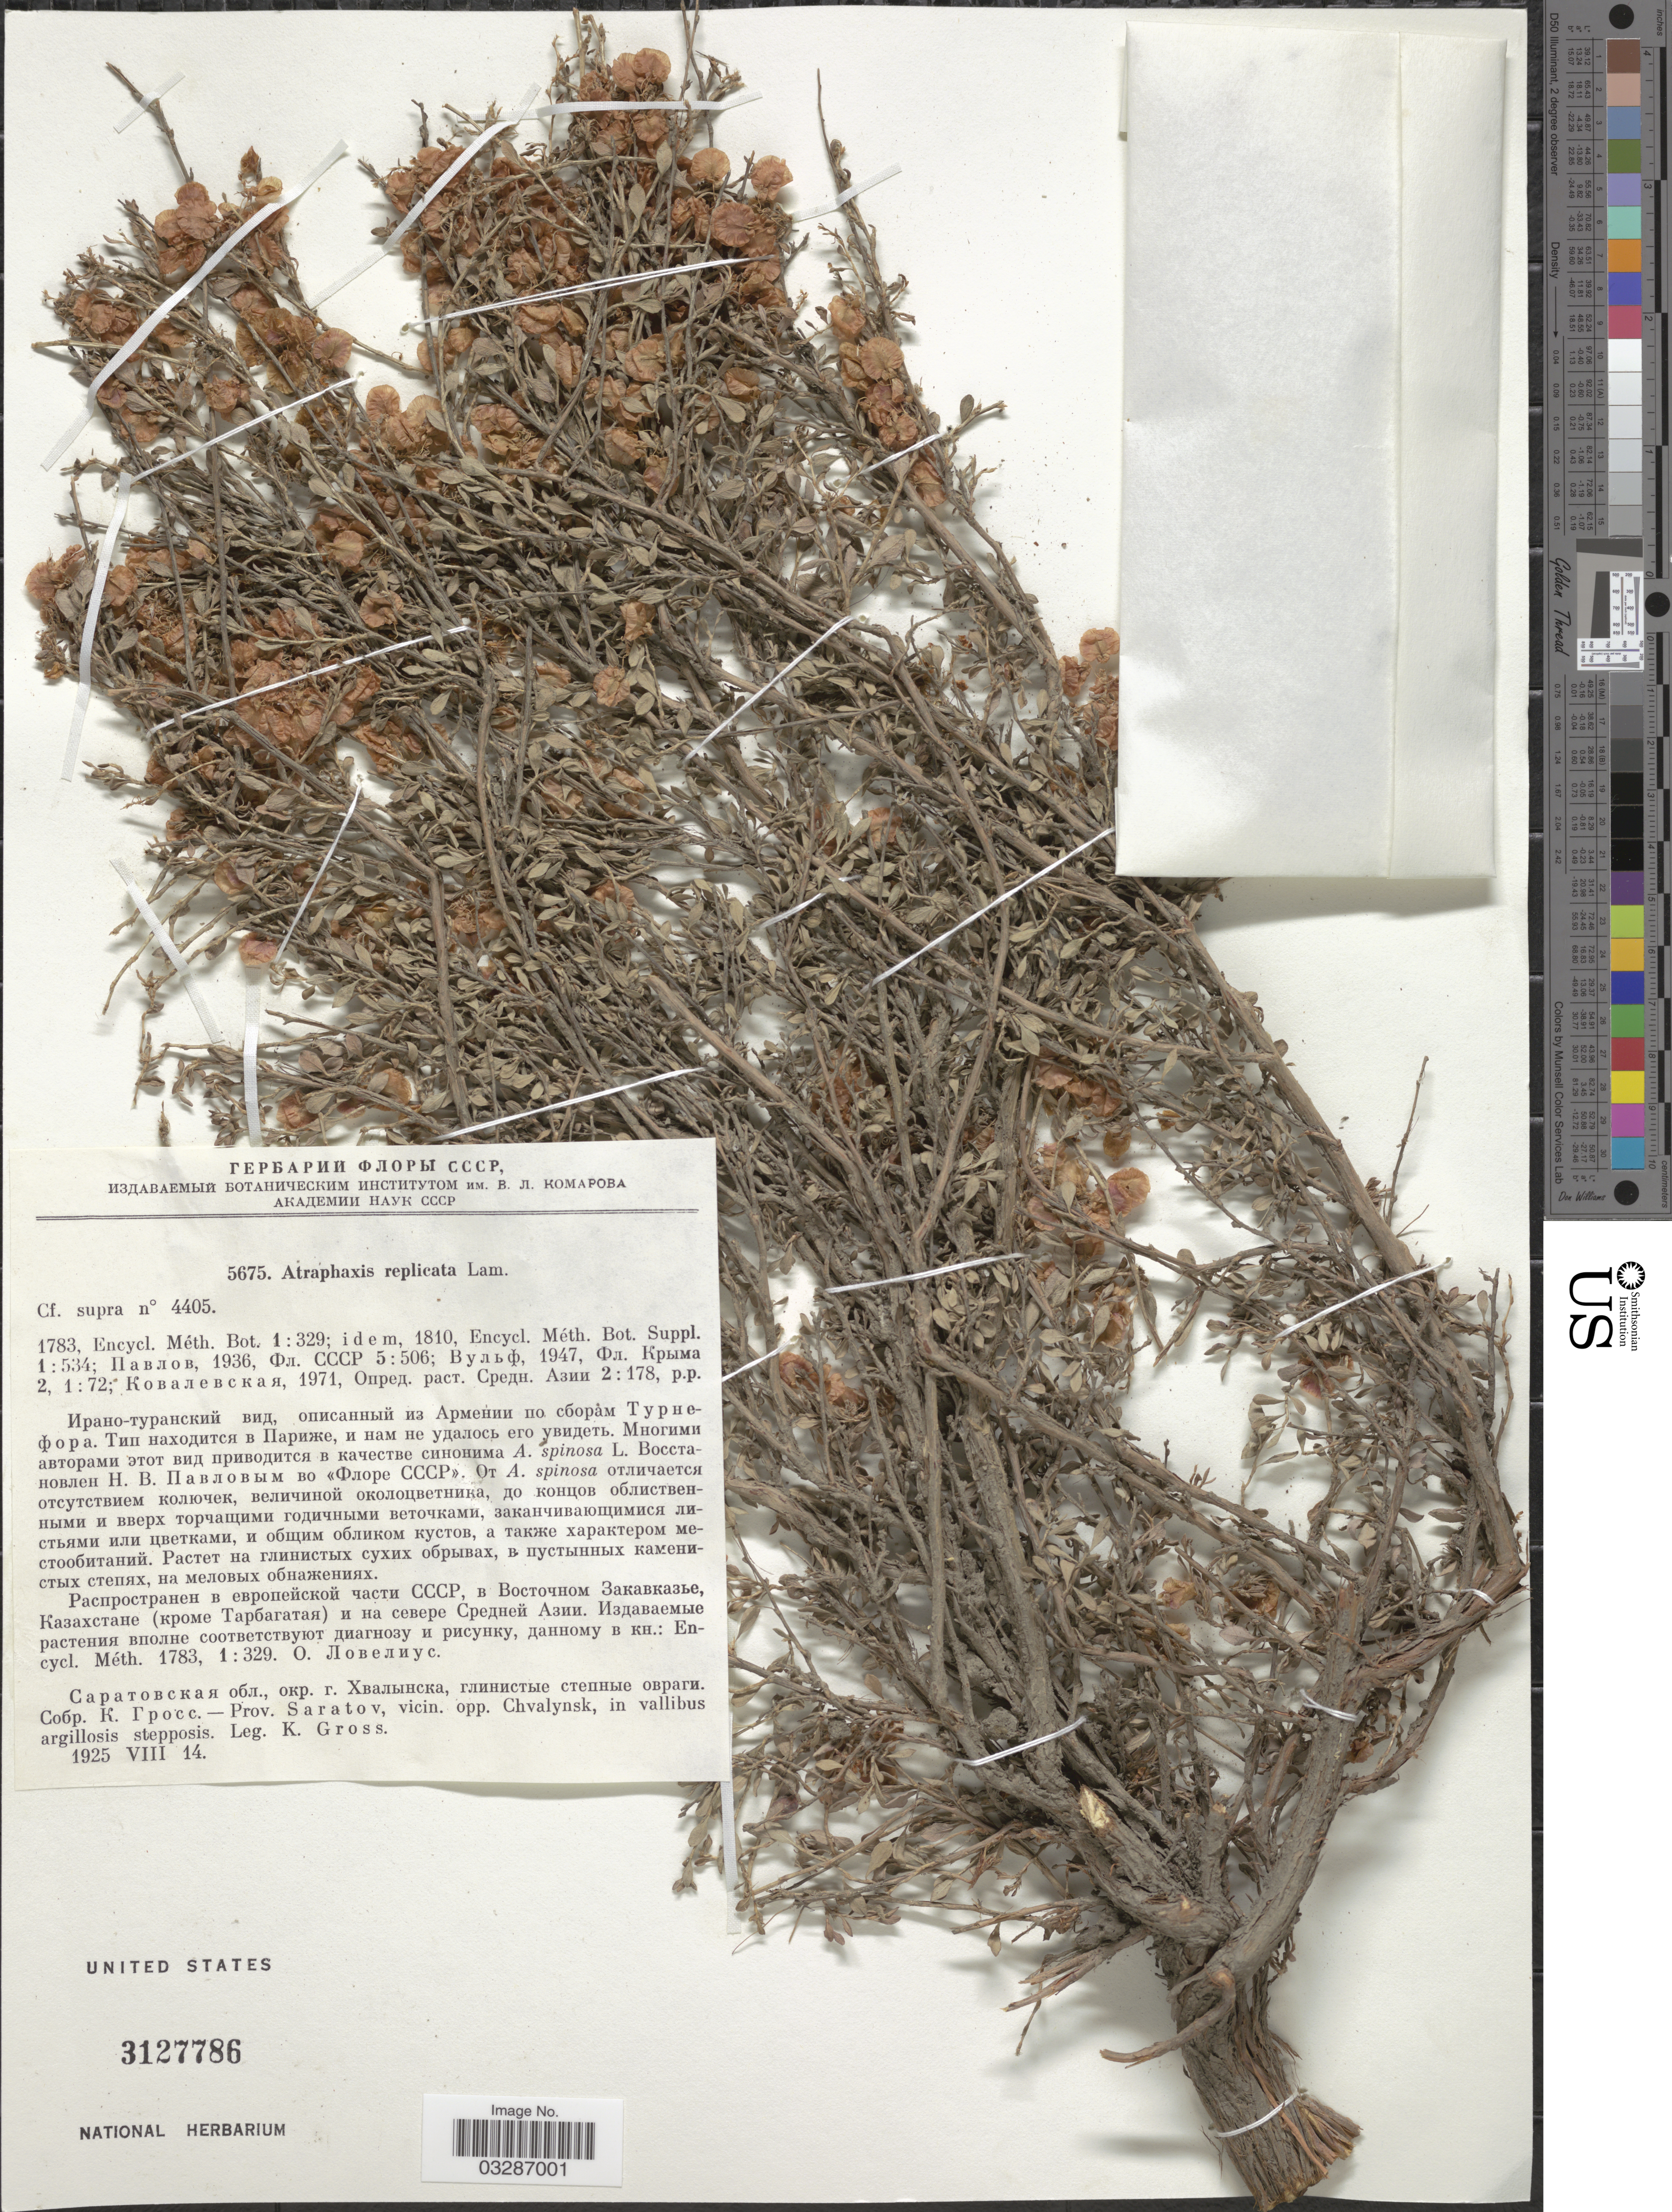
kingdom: Plantae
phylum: Tracheophyta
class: Magnoliopsida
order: Caryophyllales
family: Polygonaceae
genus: Atraphaxis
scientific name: Atraphaxis replicata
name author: Lam.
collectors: K. Gross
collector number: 5675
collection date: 1925-08-14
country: Russian Federation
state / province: Saratov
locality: Vicin. Opp. Chvalynsk, in vallibus argillosis stepposis.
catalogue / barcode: US 3127786